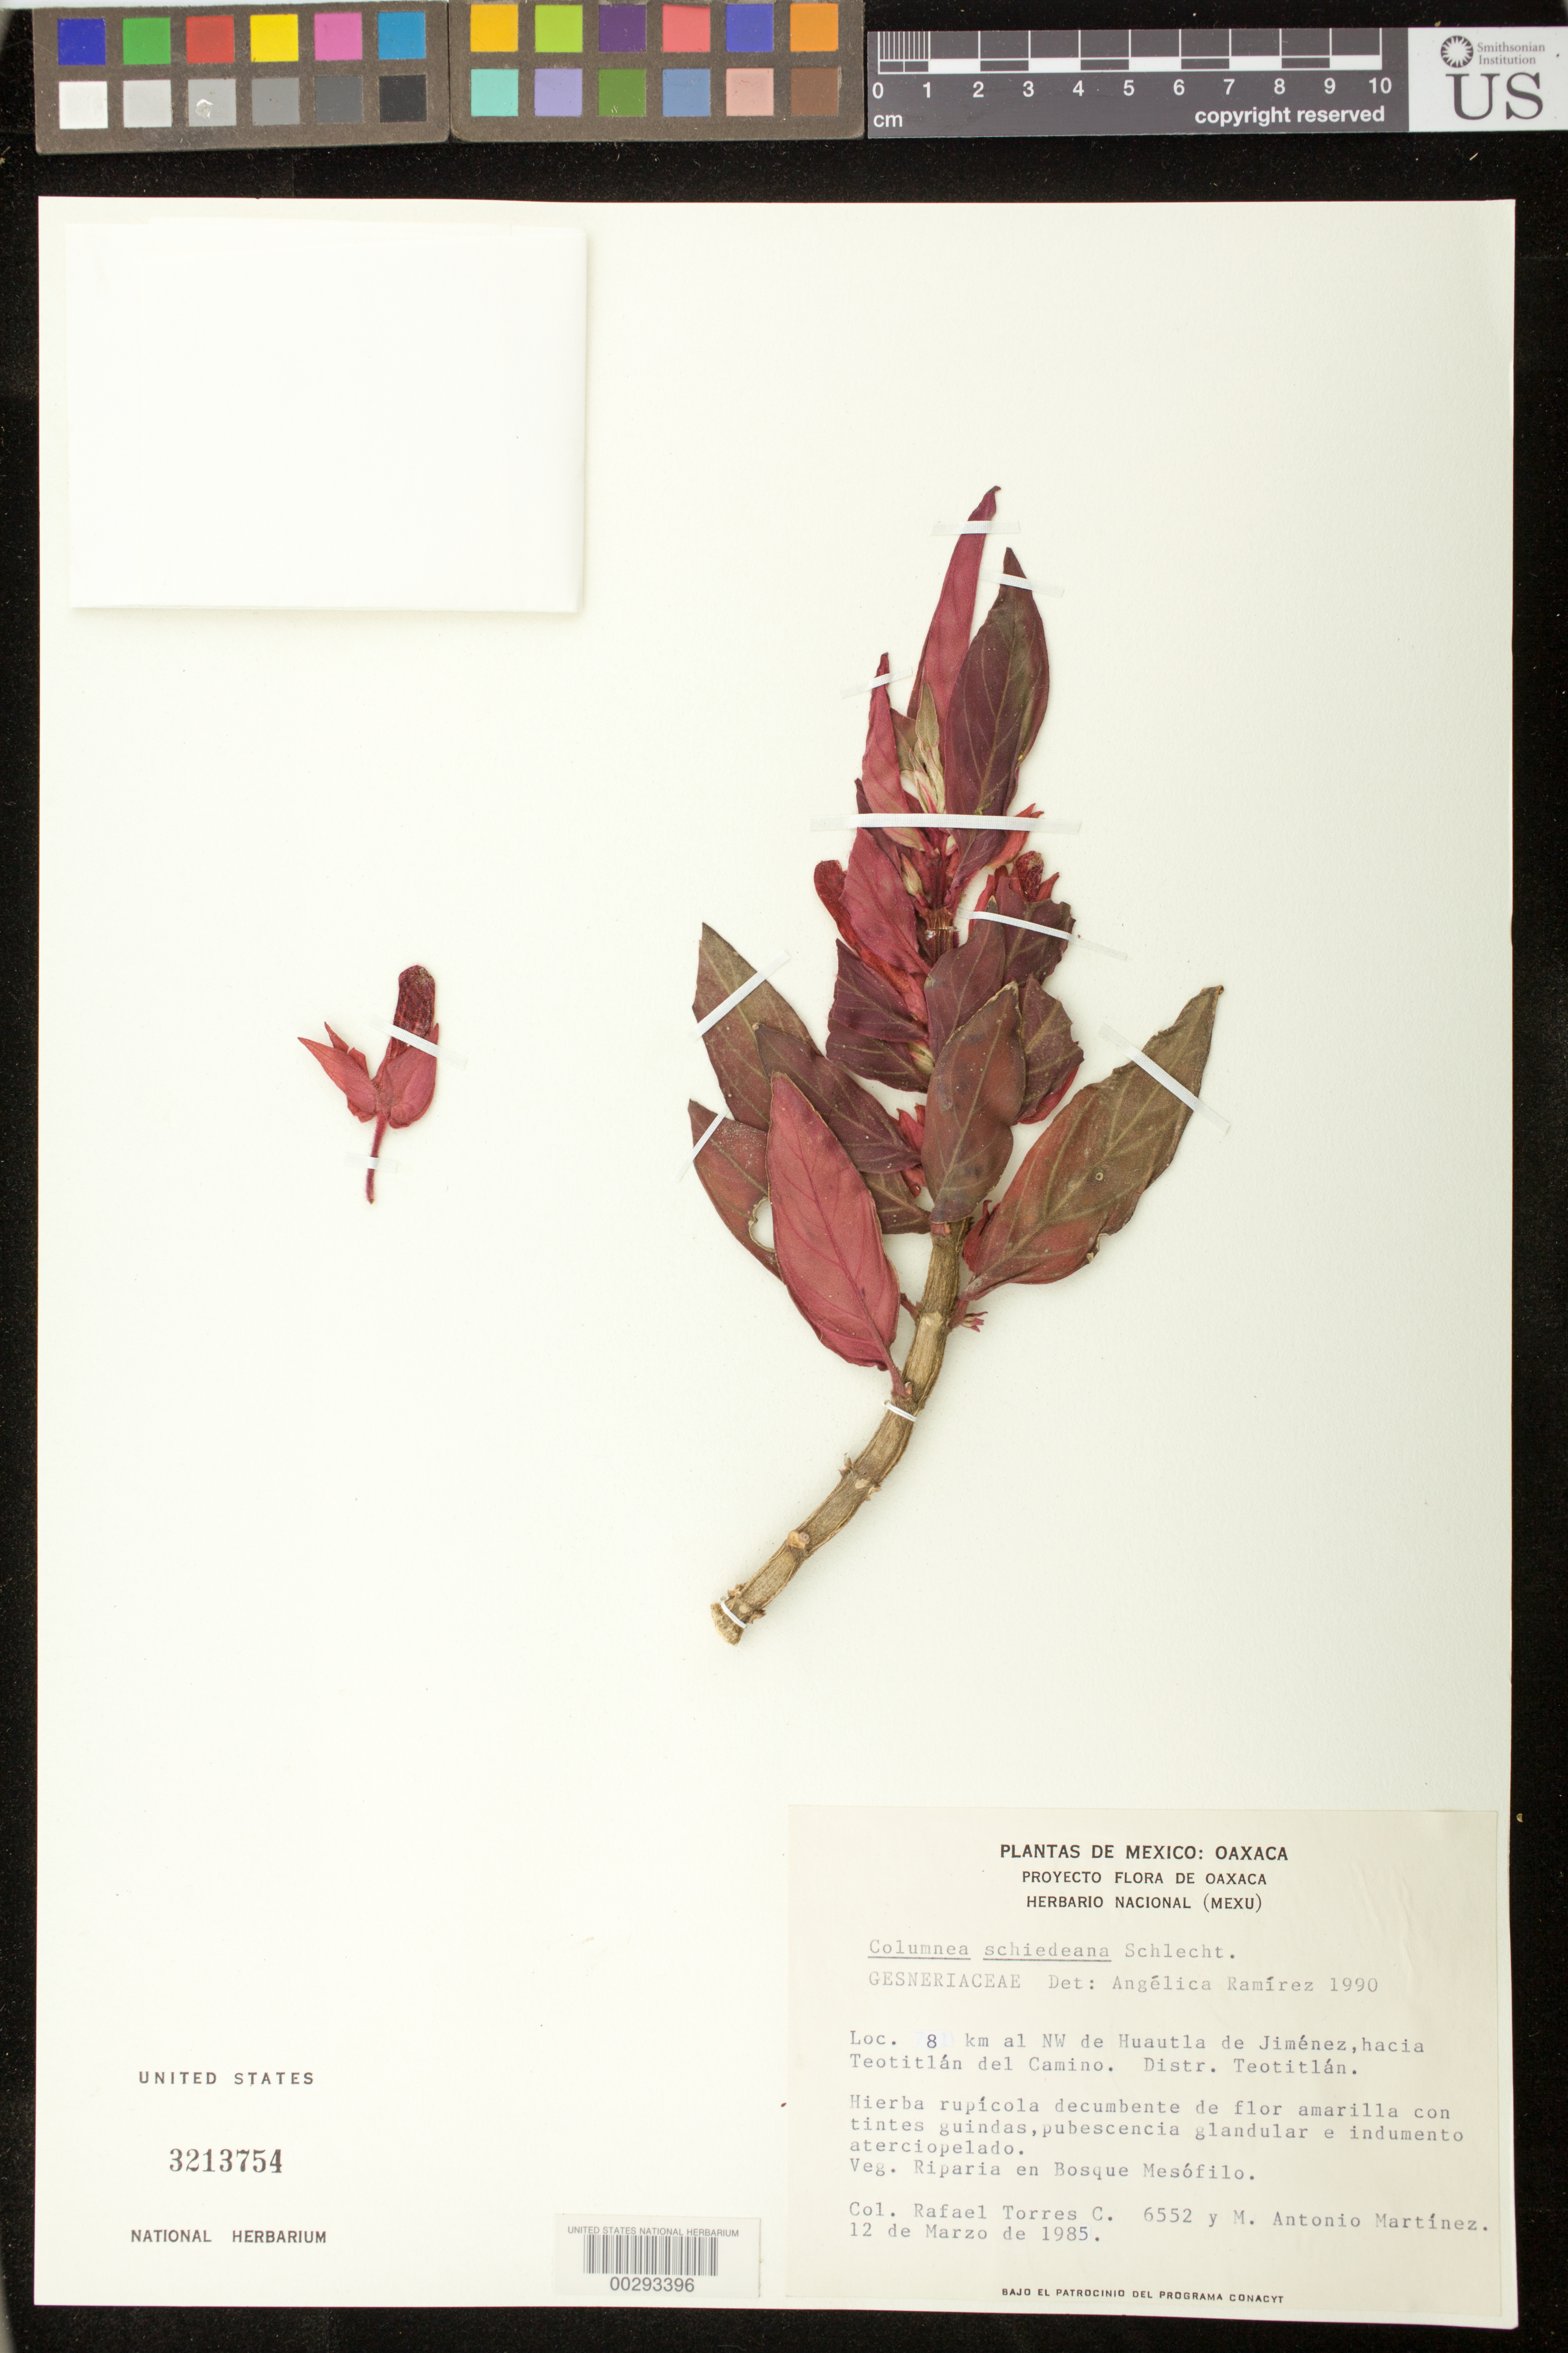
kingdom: Plantae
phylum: Tracheophyta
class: Magnoliopsida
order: Lamiales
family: Gesneriaceae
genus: Columnea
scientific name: Columnea schiedeana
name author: Schltdl.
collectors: R. Torres & M. A. Martinez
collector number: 6552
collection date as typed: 12 Mar 1985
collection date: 1985-03-12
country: Mexico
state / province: Oaxaca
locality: NW of Huautla de Jimenez, Teotitlan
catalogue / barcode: US 3213754